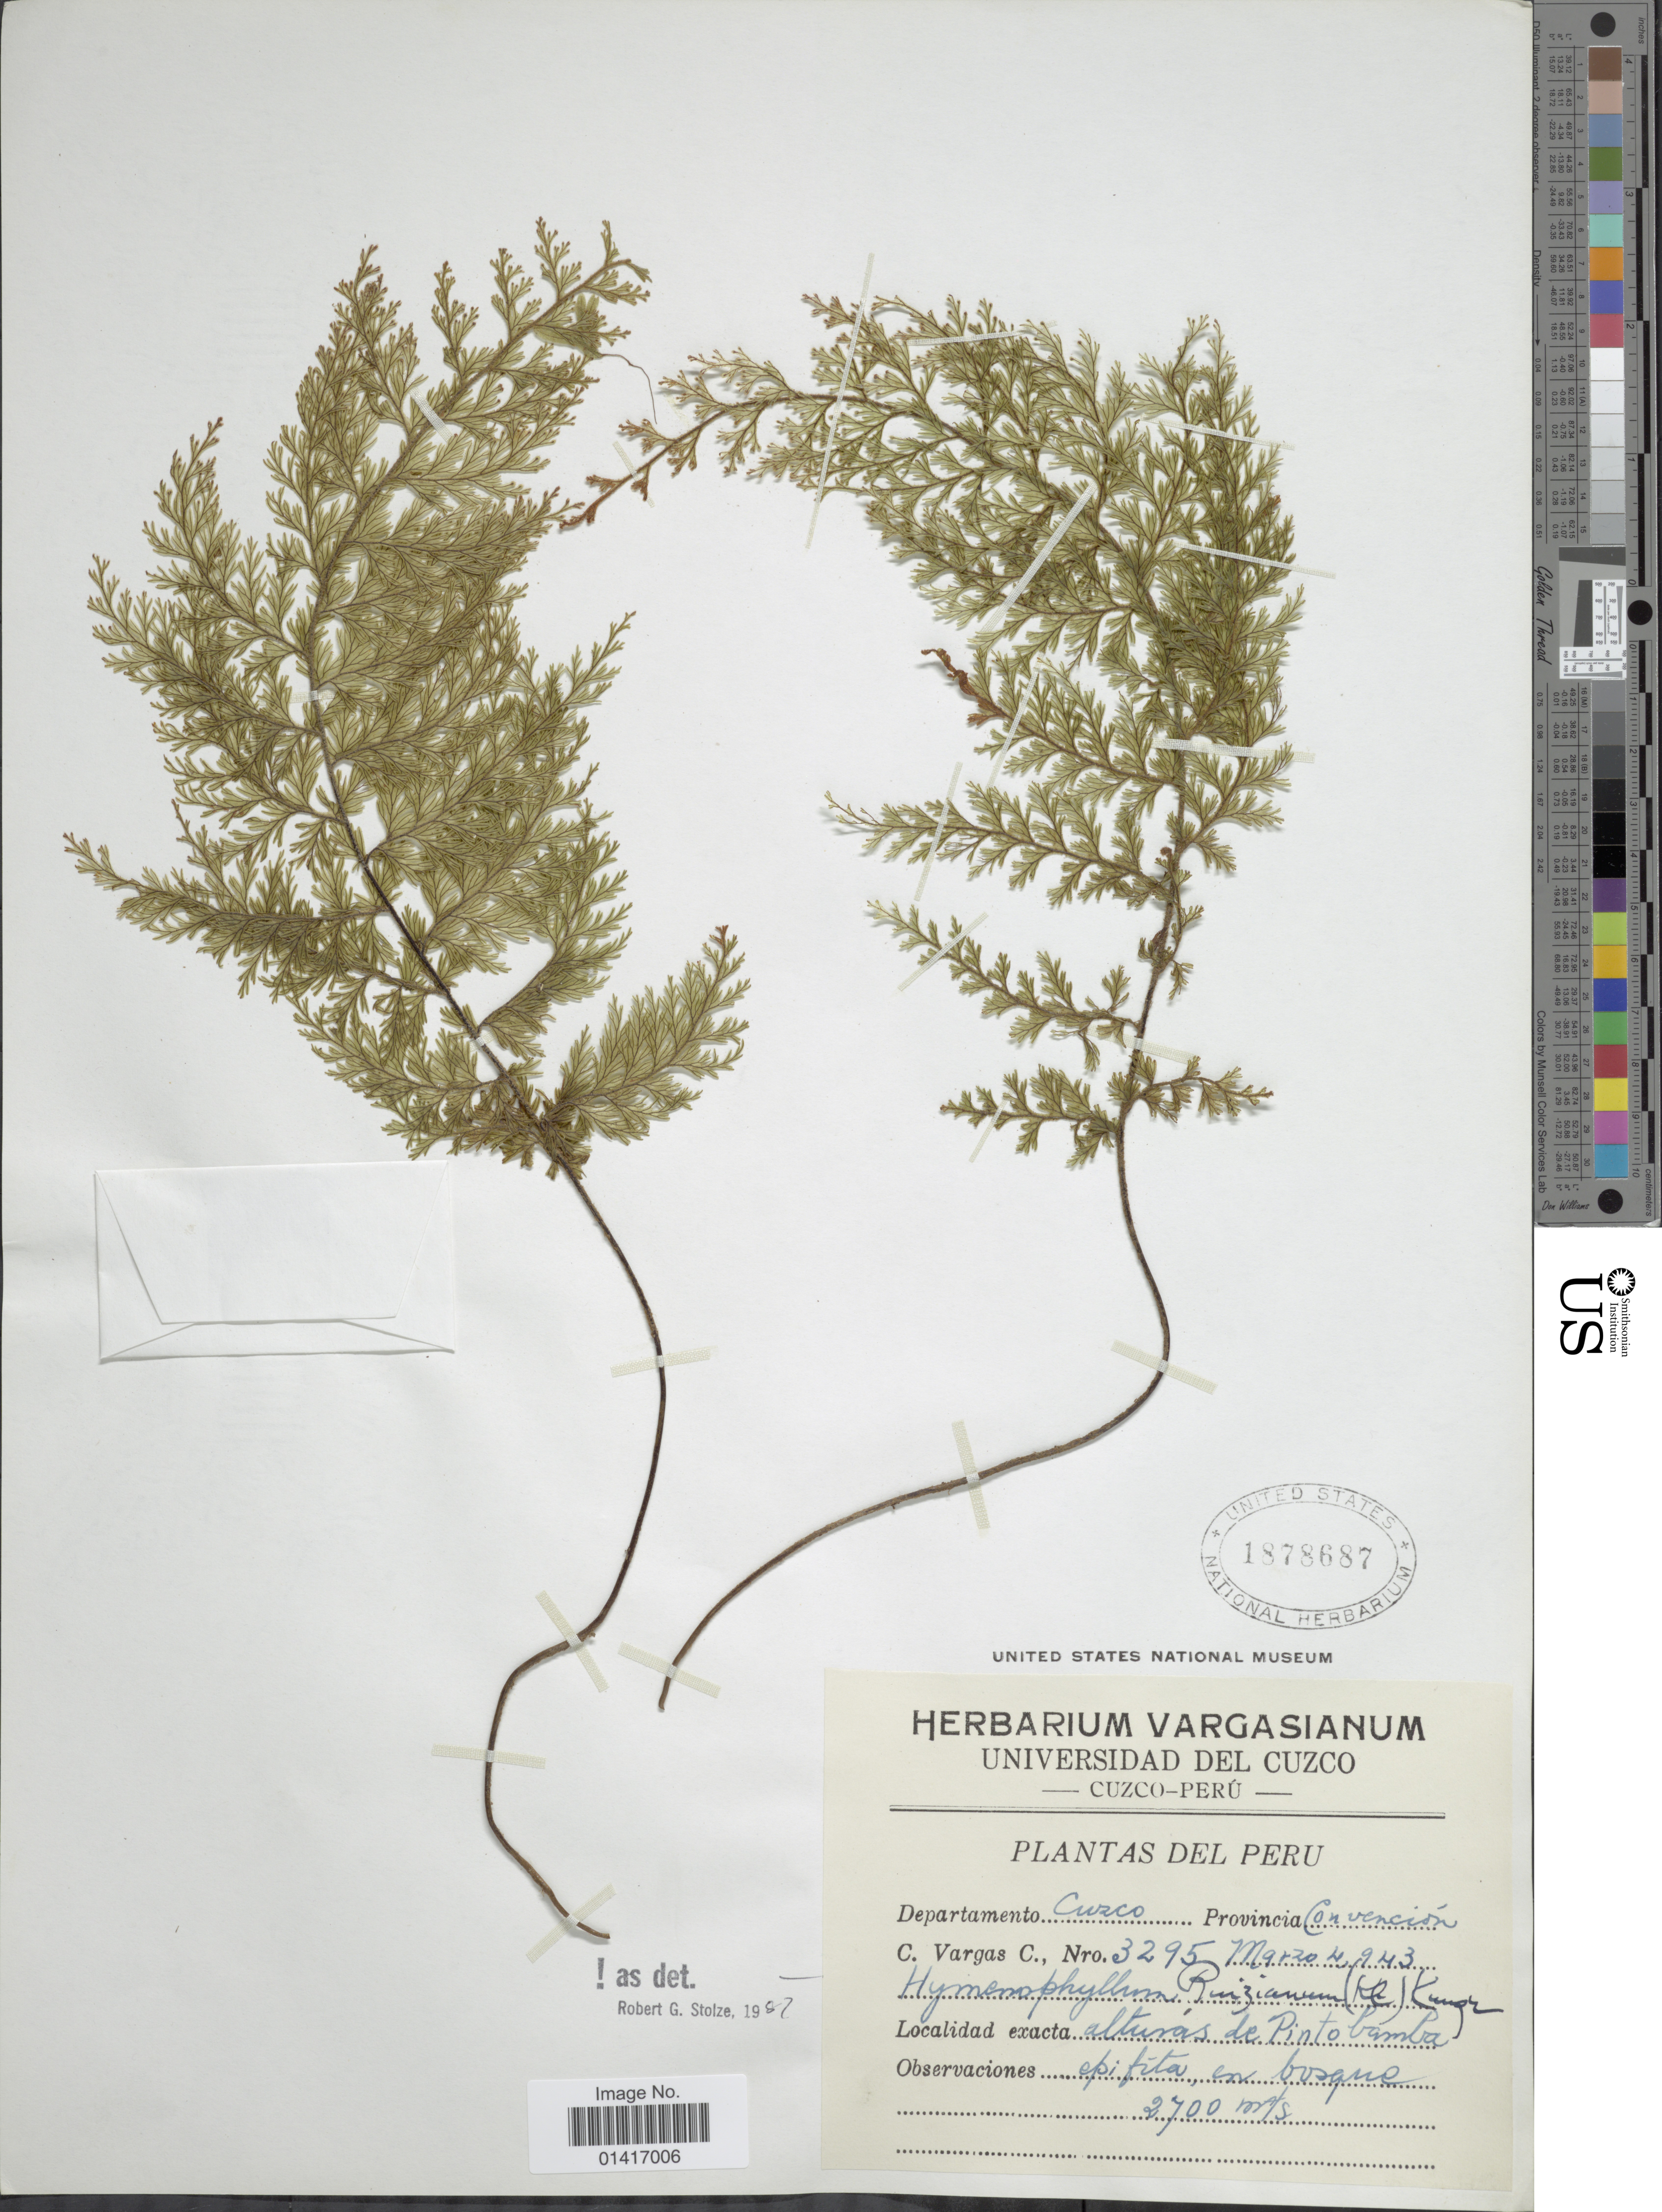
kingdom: Plantae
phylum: Tracheophyta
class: Polypodiopsida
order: Hymenophyllales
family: Hymenophyllaceae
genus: Hymenophyllum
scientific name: Hymenophyllum ruizianum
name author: (Klotzsch) Kunze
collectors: C. Vargas Calderón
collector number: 3295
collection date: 1943-03-04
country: Peru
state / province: Cusco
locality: Alturas de Pinto Bamba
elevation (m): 2700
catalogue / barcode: US 1878687